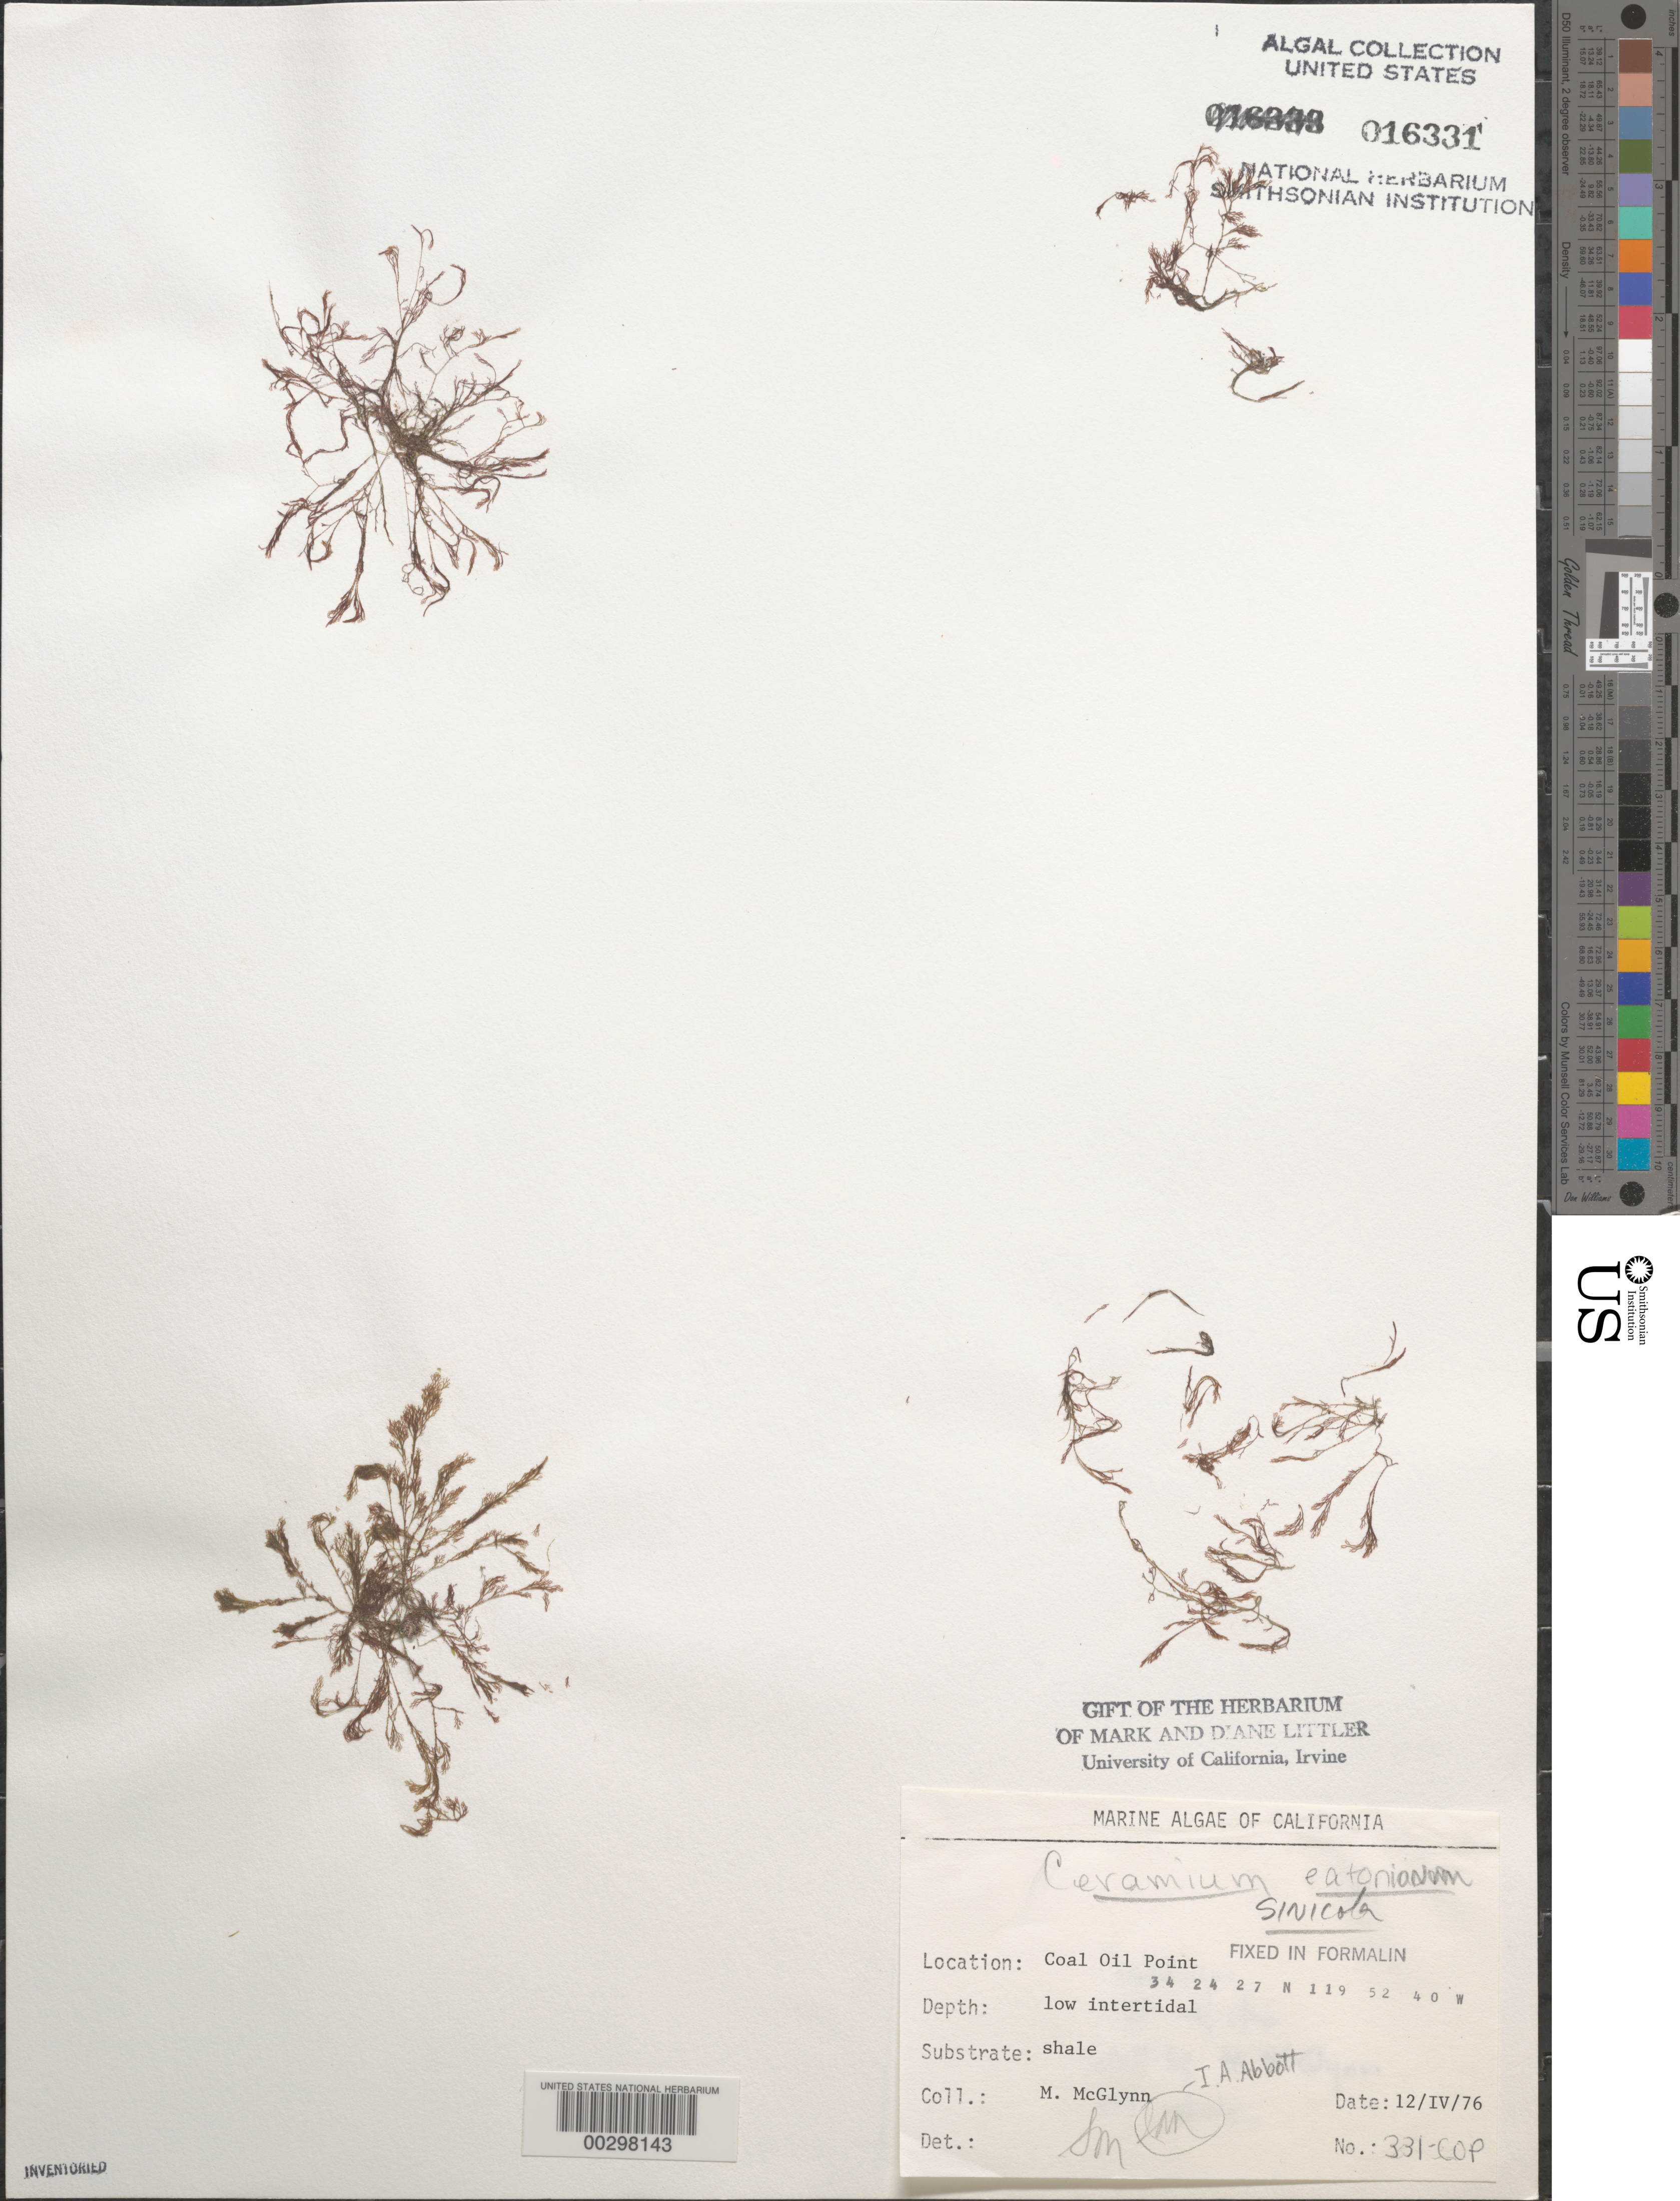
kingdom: Plantae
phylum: Rhodophyta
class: Florideophyceae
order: Ceramiales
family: Ceramiaceae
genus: Corallophila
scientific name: Corallophila eatoniana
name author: (Farl.) T.O. Cho et al.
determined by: Algae name updating Project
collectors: M. McGlynn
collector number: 331-cop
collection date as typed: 12 Apr 1976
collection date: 1976-04-12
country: United States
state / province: California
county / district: Santa Barbara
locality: Coal Oil Point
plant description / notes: BLM-SOCALBIGHT Rocky Intertidal Survey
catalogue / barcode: US 16331